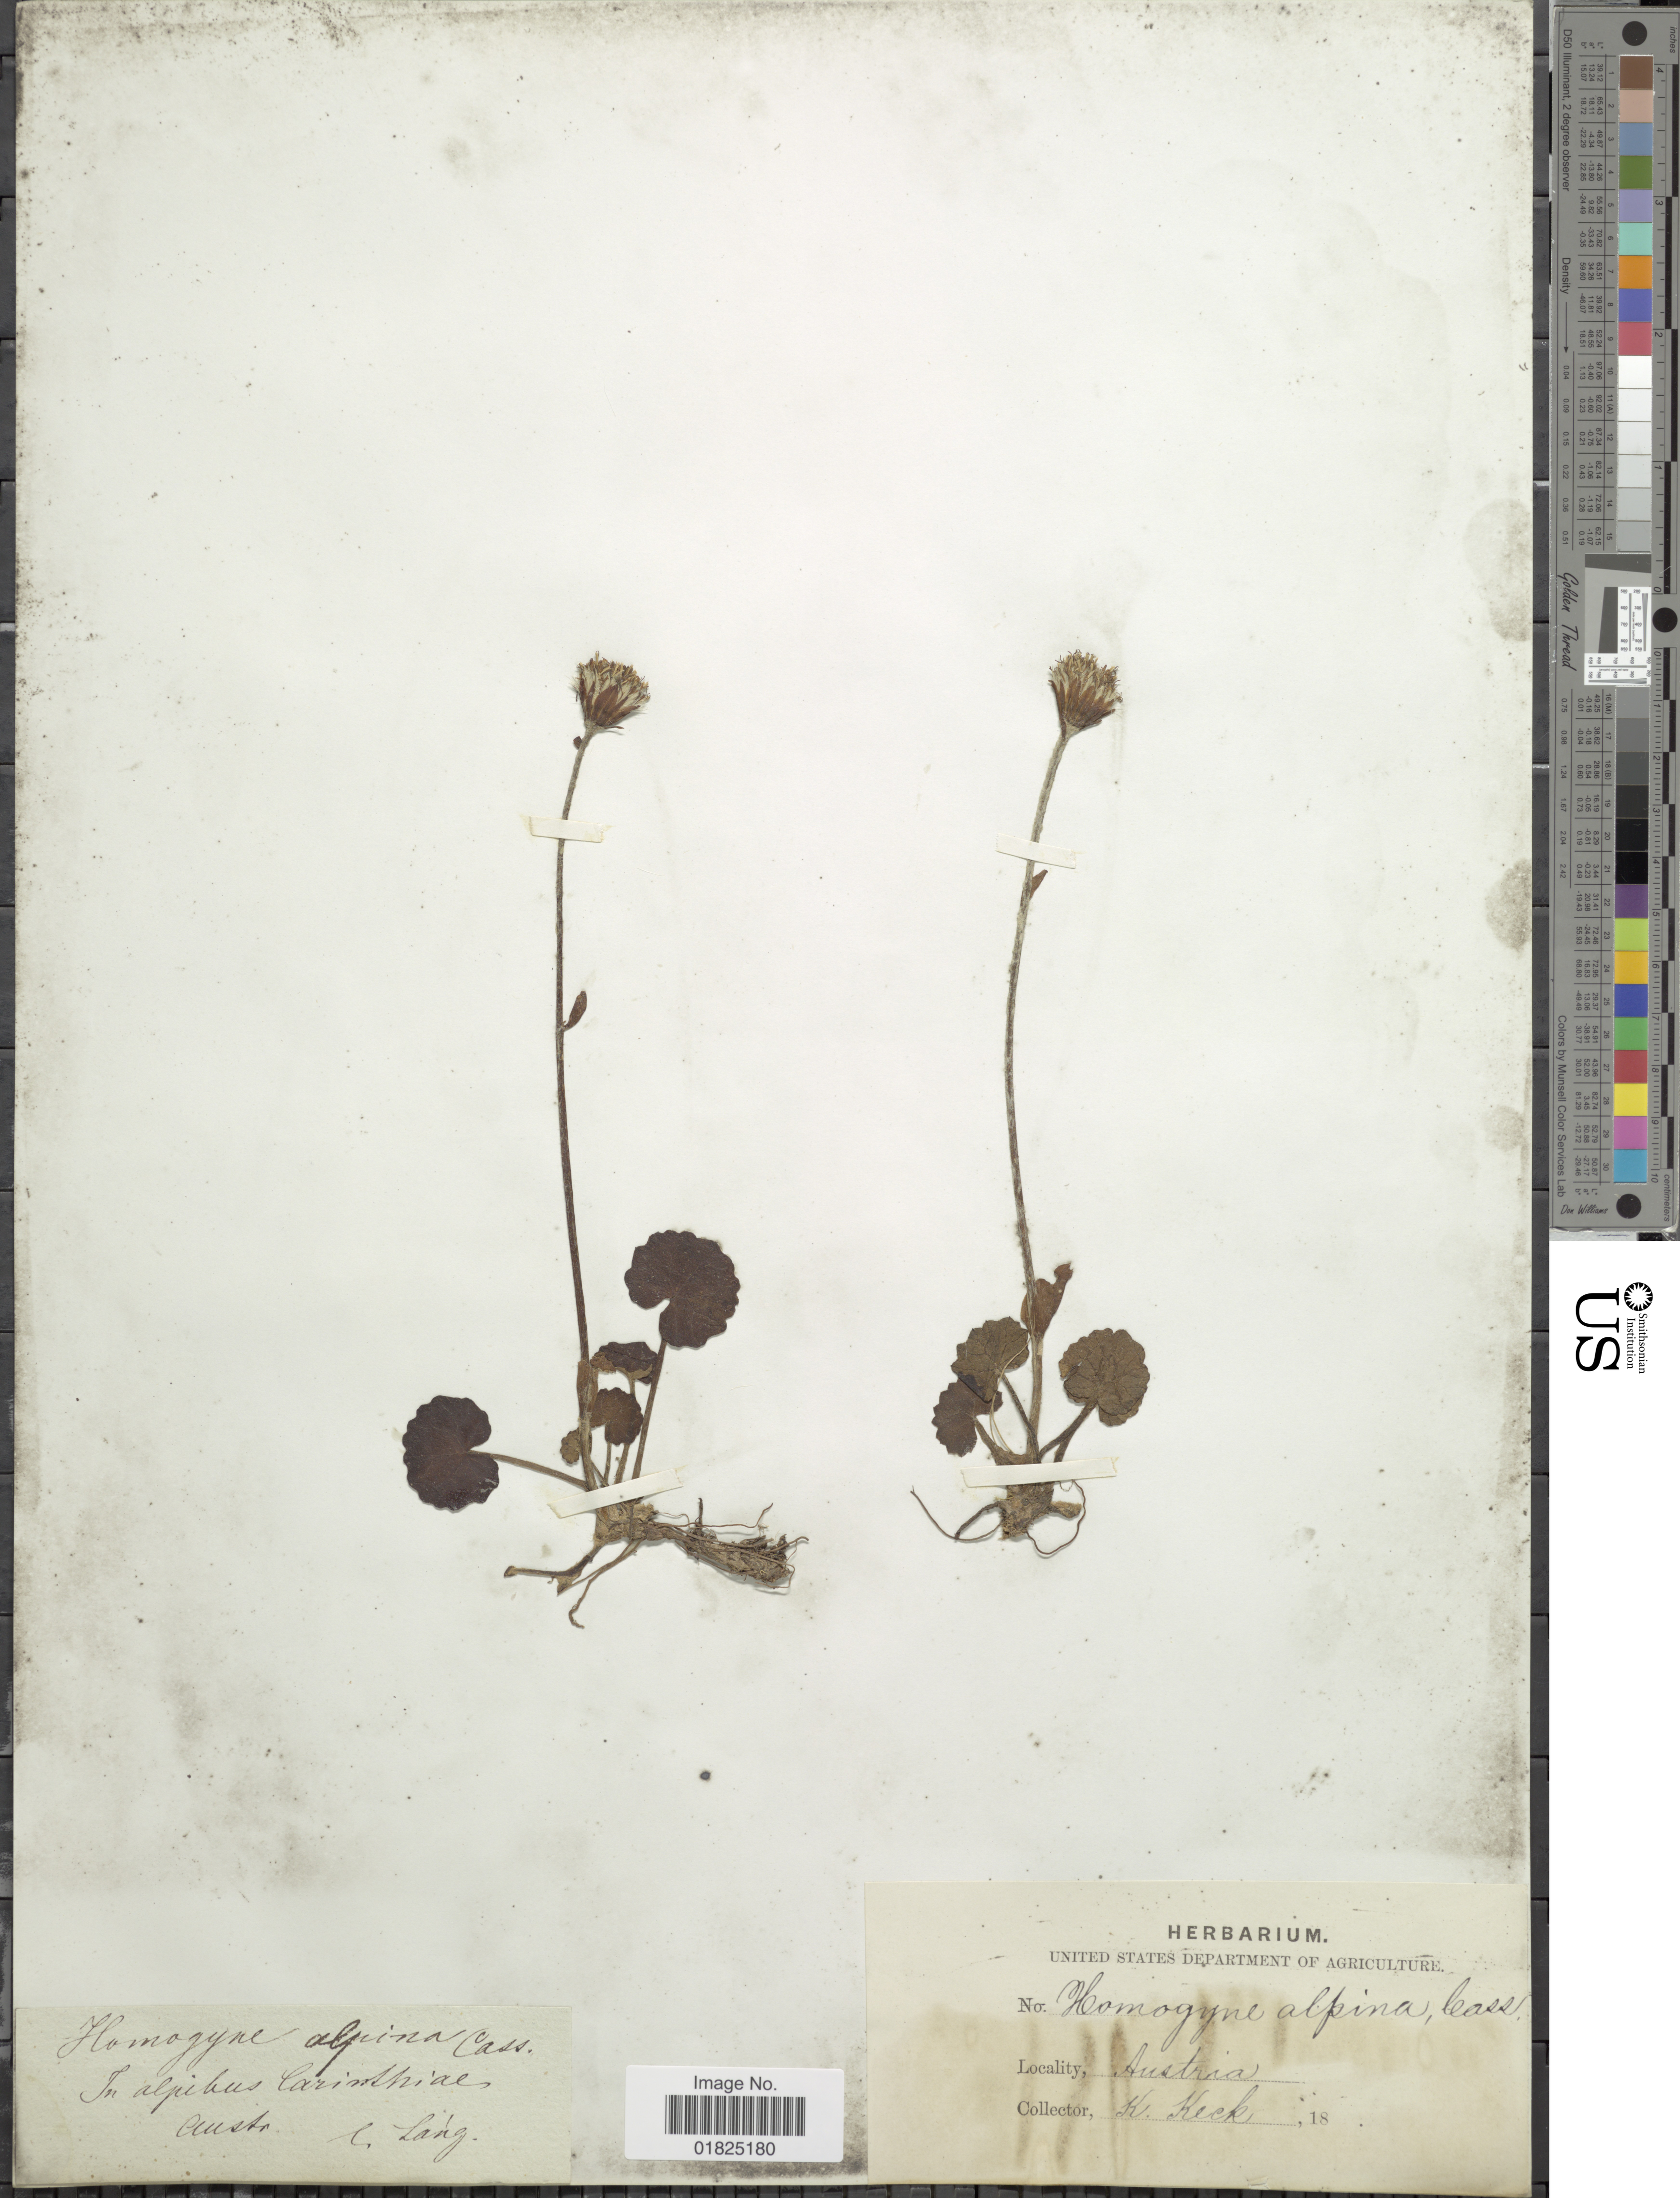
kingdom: Plantae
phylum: Tracheophyta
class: Magnoliopsida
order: Asterales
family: Asteraceae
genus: Homogyne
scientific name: Homogyne alpina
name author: (L.) Cass.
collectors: K. Keck & -- Lang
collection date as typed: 18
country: Austria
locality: In alpibus Carinthiae